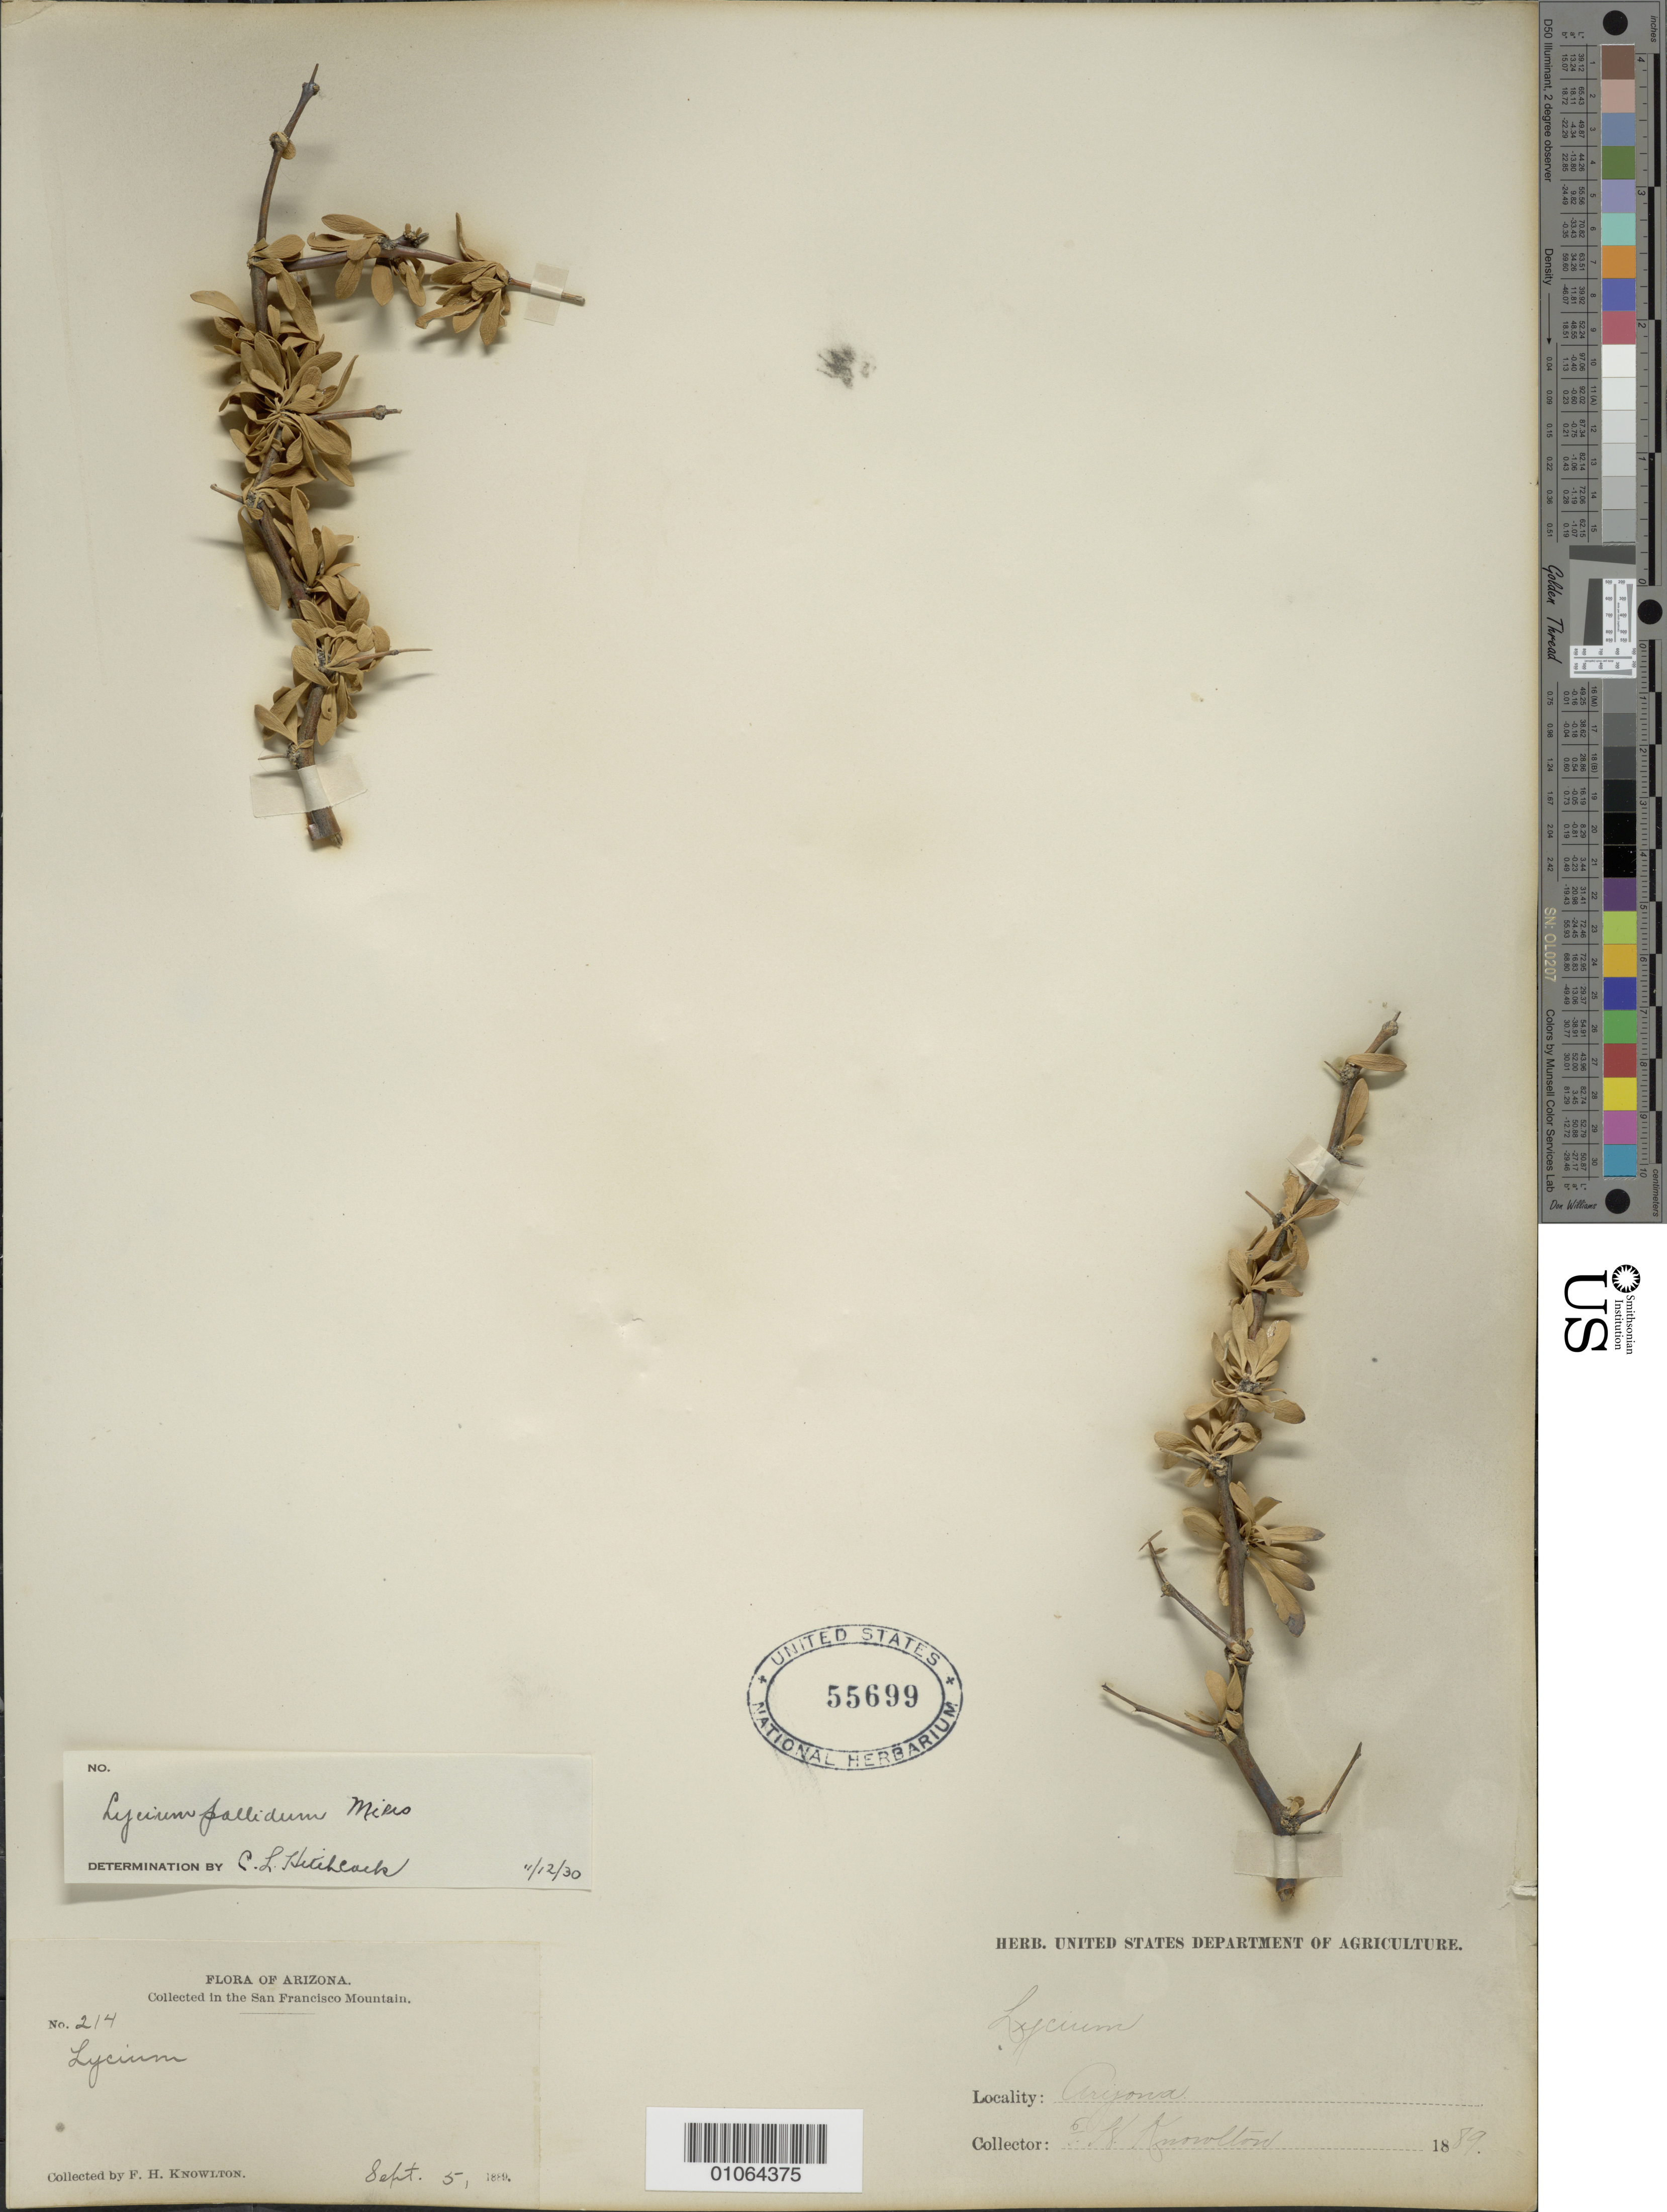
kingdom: Plantae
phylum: Tracheophyta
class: Magnoliopsida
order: Solanales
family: Solanaceae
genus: Lycium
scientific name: Lycium pallidum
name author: Miers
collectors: F. H. Knowlton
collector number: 214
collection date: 1889-09-05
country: United States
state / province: Arizona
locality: In the San Francisco Mountain.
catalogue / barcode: US 55699